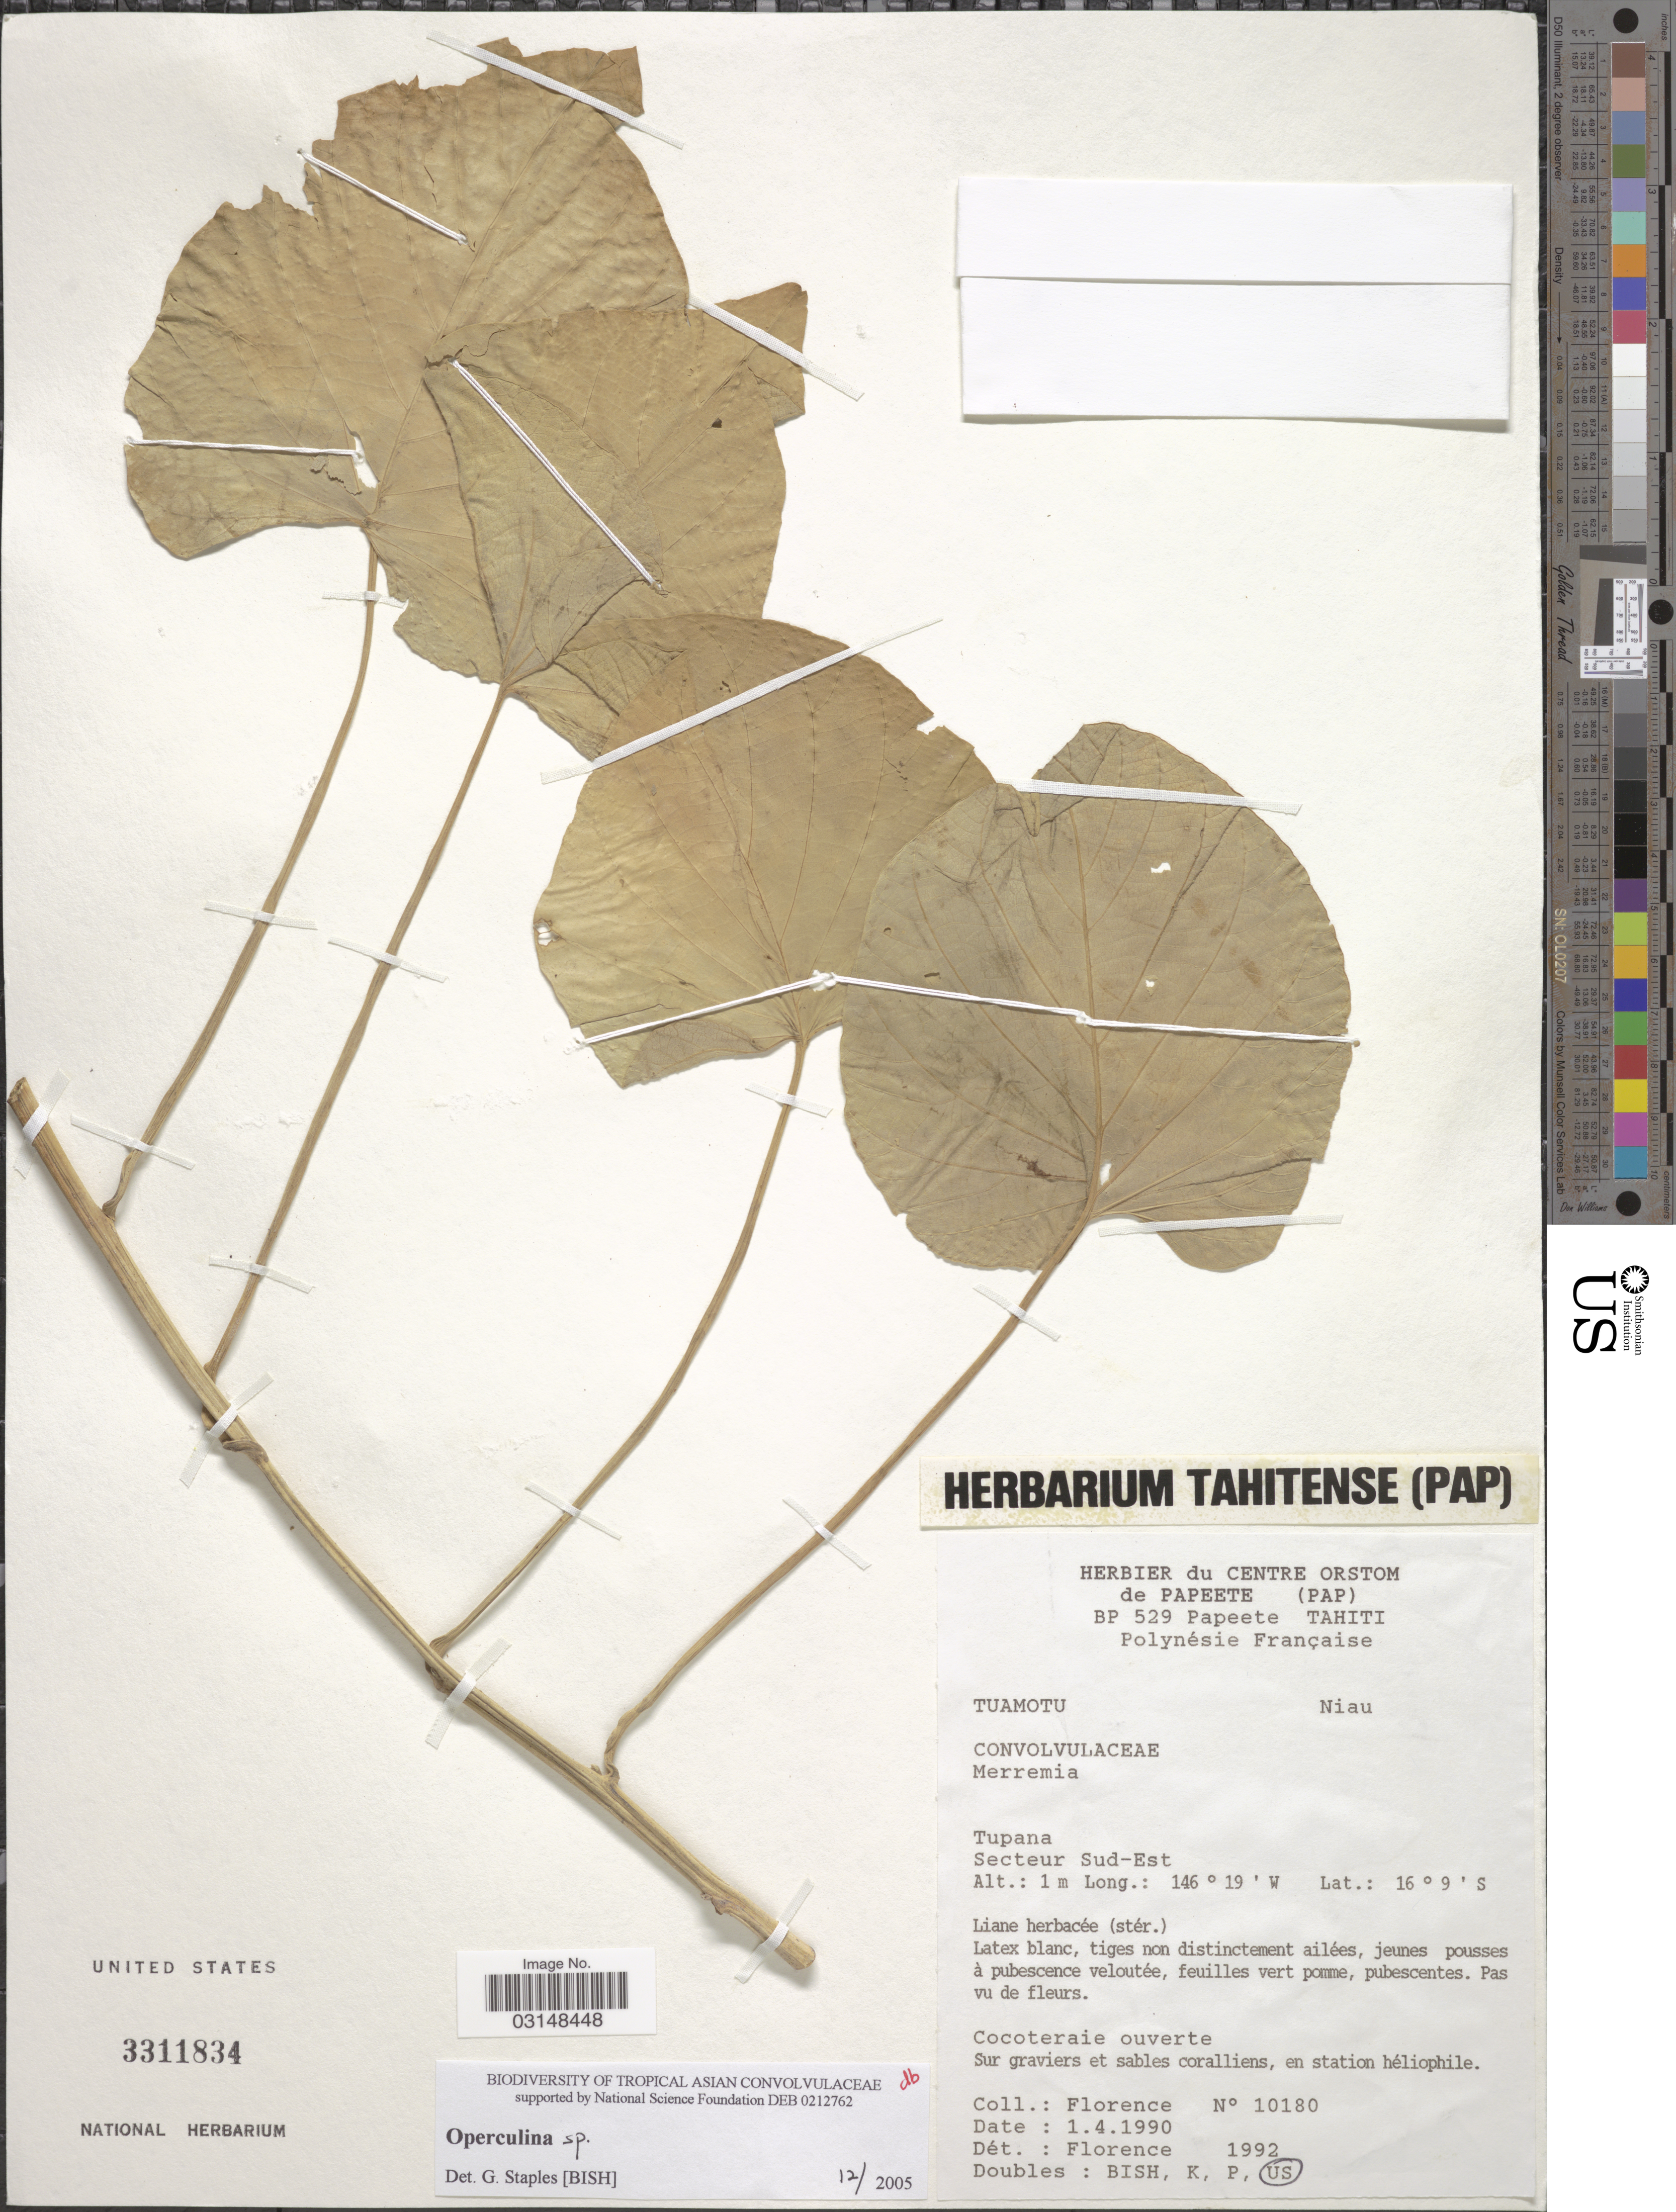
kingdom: Plantae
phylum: Tracheophyta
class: Magnoliopsida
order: Solanales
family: Convolvulaceae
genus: Operculina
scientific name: Operculina sp.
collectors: -. Florence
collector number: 10180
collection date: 1990-04-01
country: French Polynesia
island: Niau Atoll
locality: Tuamotu, Niau, Tupana, Secteur Sud-Est.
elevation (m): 1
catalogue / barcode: US 3311834